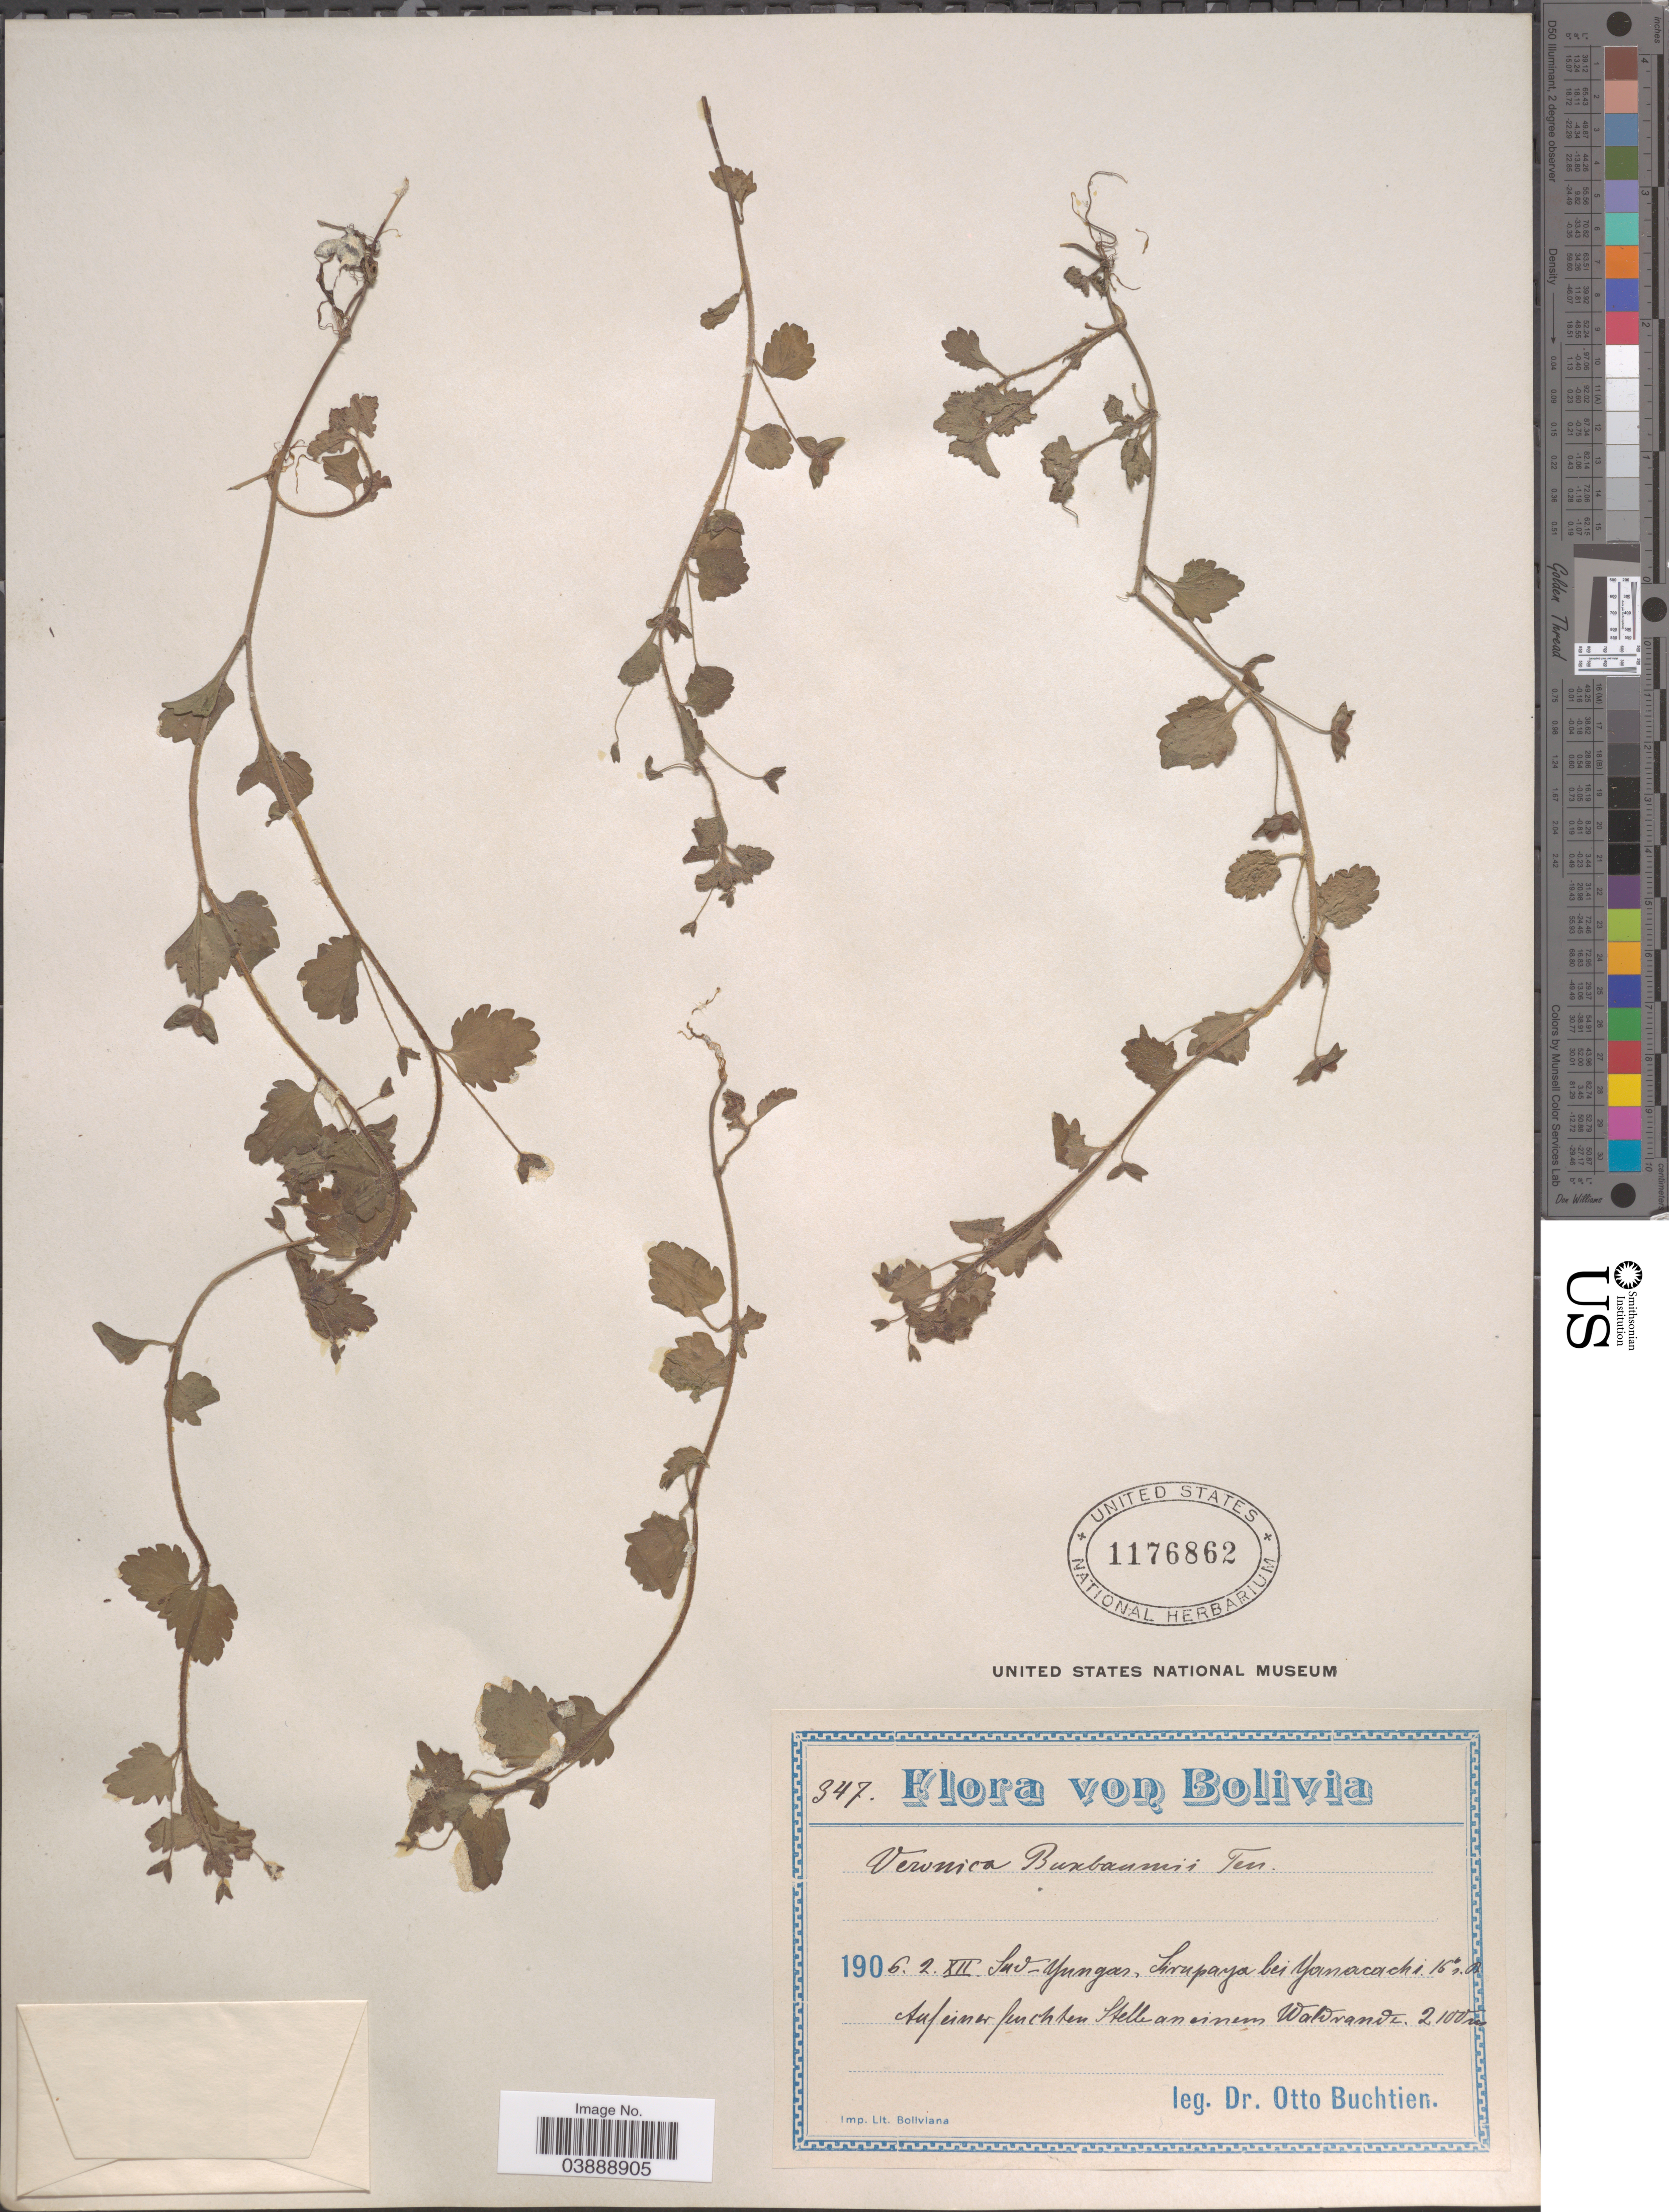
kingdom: Plantae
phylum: Tracheophyta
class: Magnoliopsida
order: Lamiales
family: Plantaginaceae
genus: Veronica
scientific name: Veronica persica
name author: Poir.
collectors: O. Buchtien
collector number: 347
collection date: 1906-12-02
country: Bolivia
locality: Sud-Yungas, Sirupaya bei Yanacachi 16° n. Br. Aufeiner fuchten Stelle an einem Waldrande.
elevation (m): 2100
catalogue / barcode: US 1176862